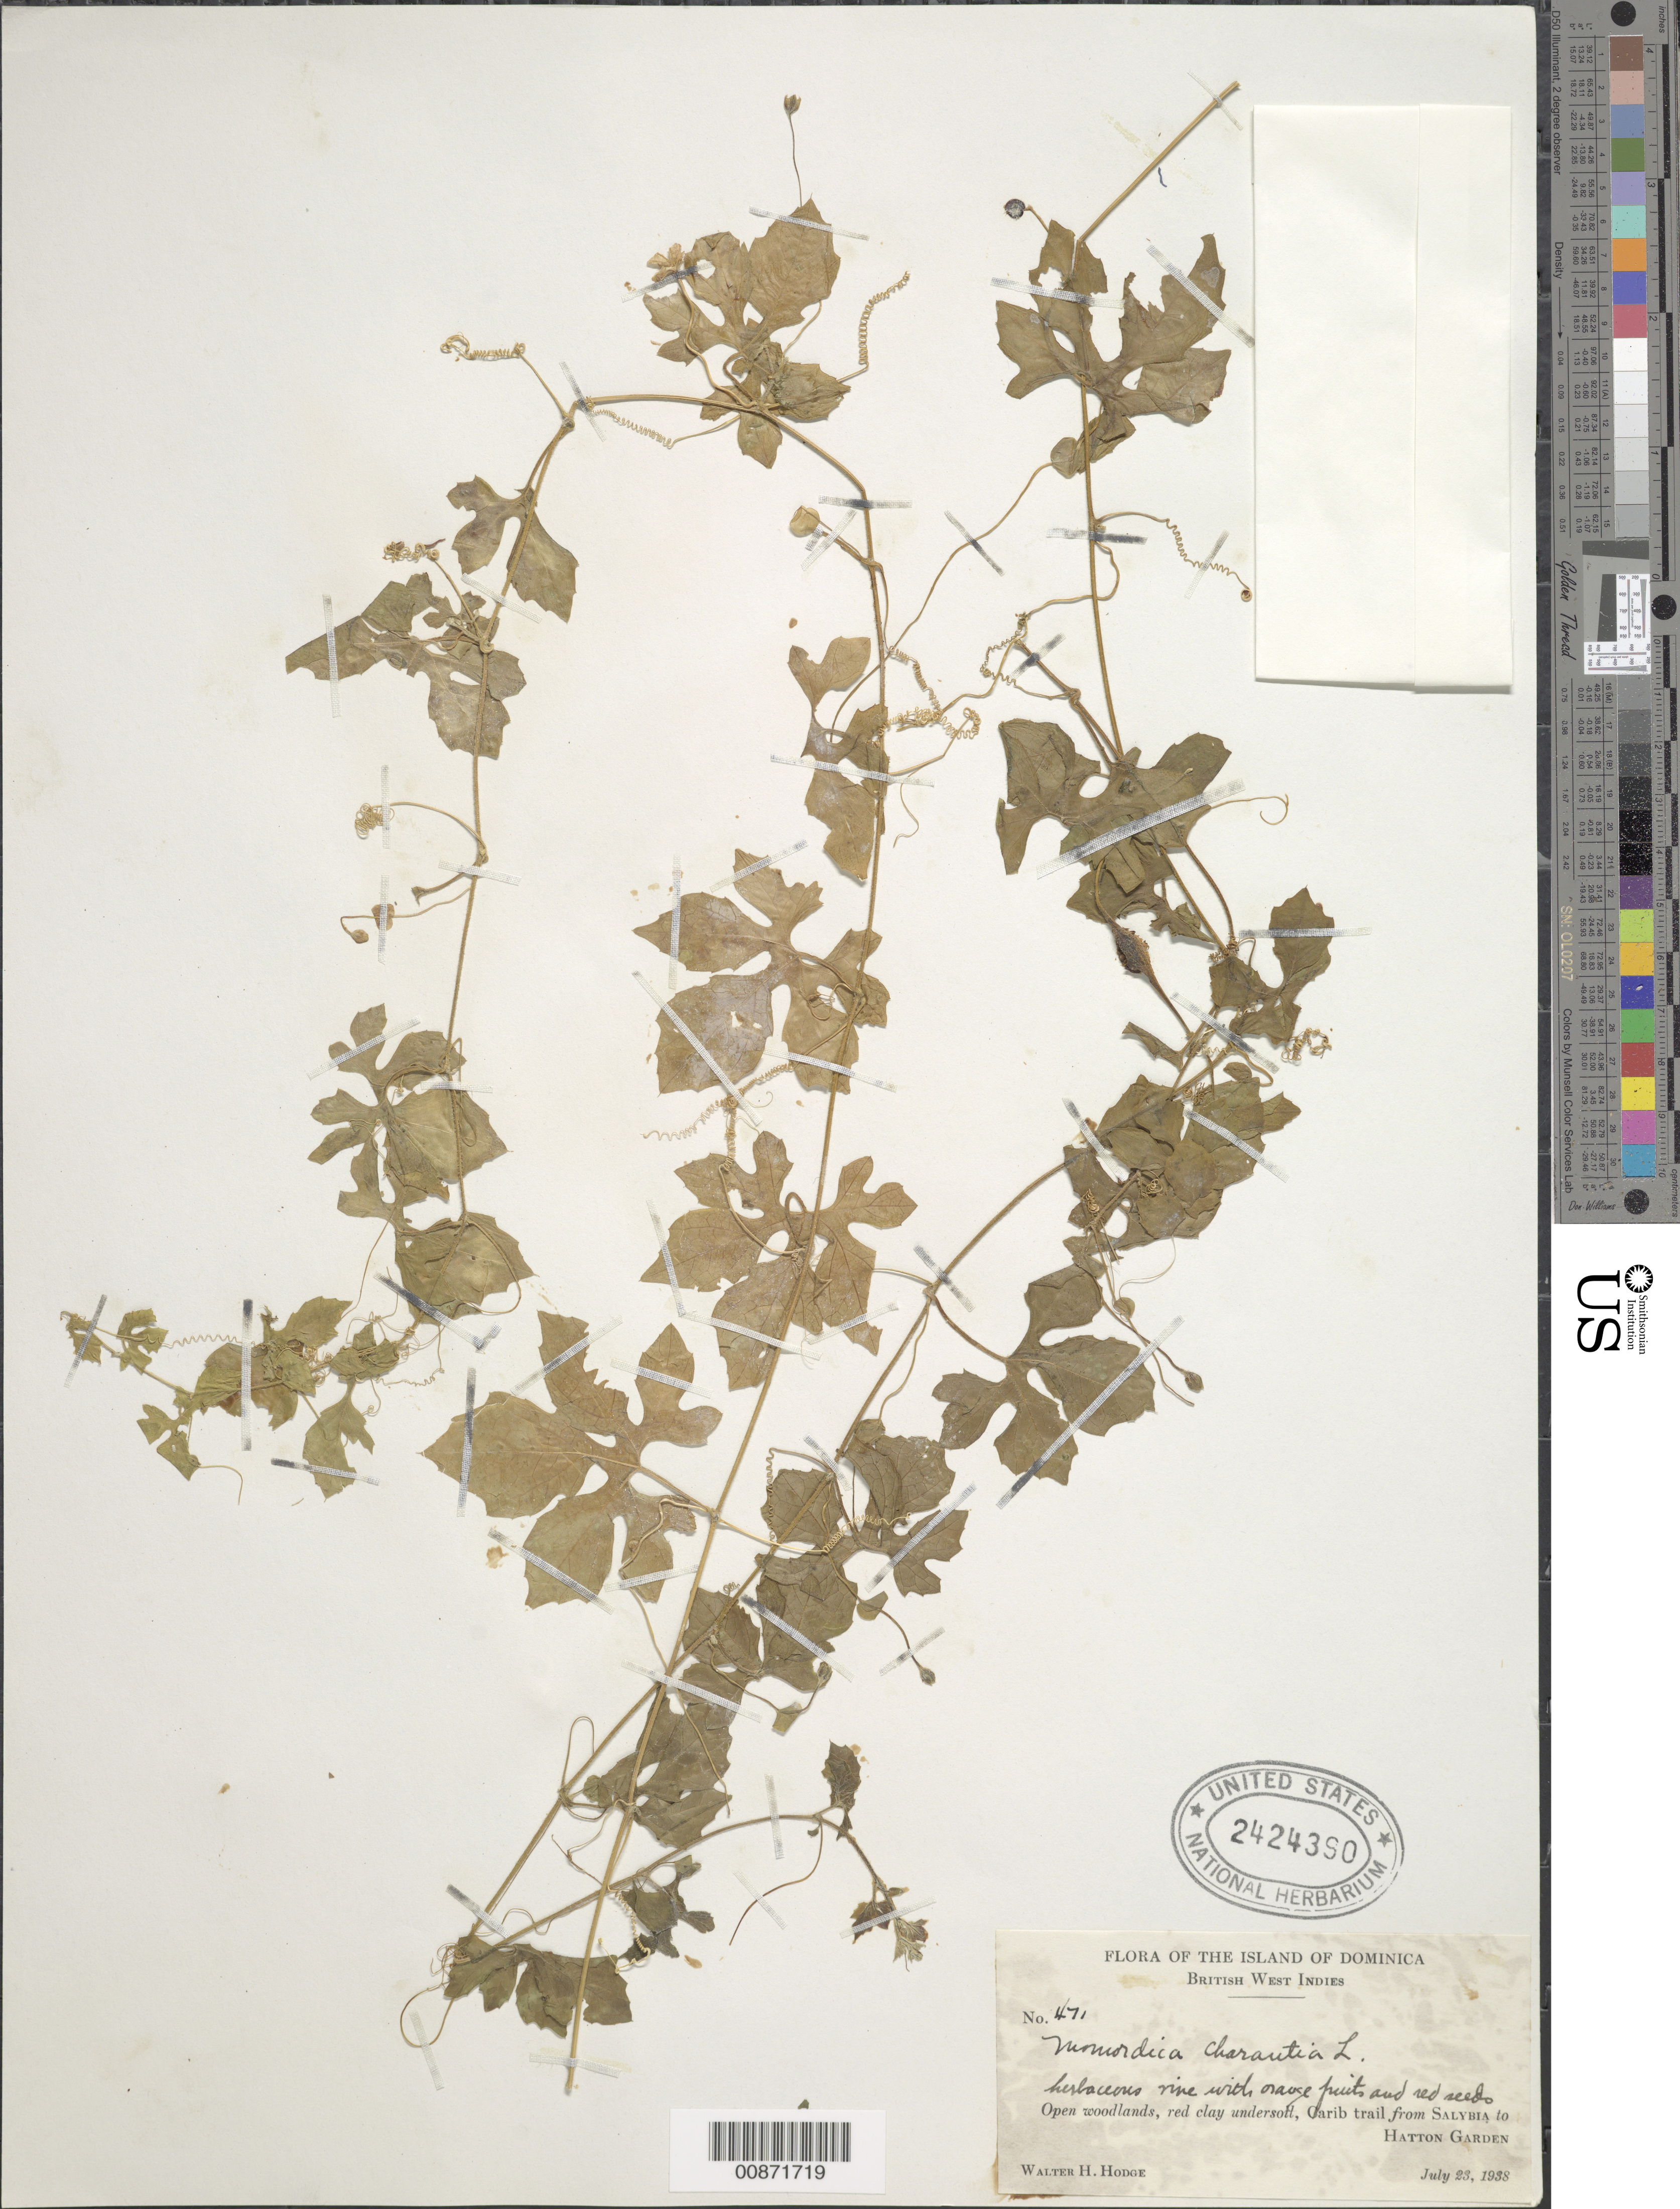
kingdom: Plantae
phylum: Tracheophyta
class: Magnoliopsida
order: Cucurbitales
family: Cucurbitaceae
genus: Momordica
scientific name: Momordica charantia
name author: L.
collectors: W. Hodge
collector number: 471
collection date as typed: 23 Jul 1938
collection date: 1938-07-23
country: Dominica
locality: Carib trail from Salybia to Hatton Garden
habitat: Open woodlands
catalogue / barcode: US 2424390